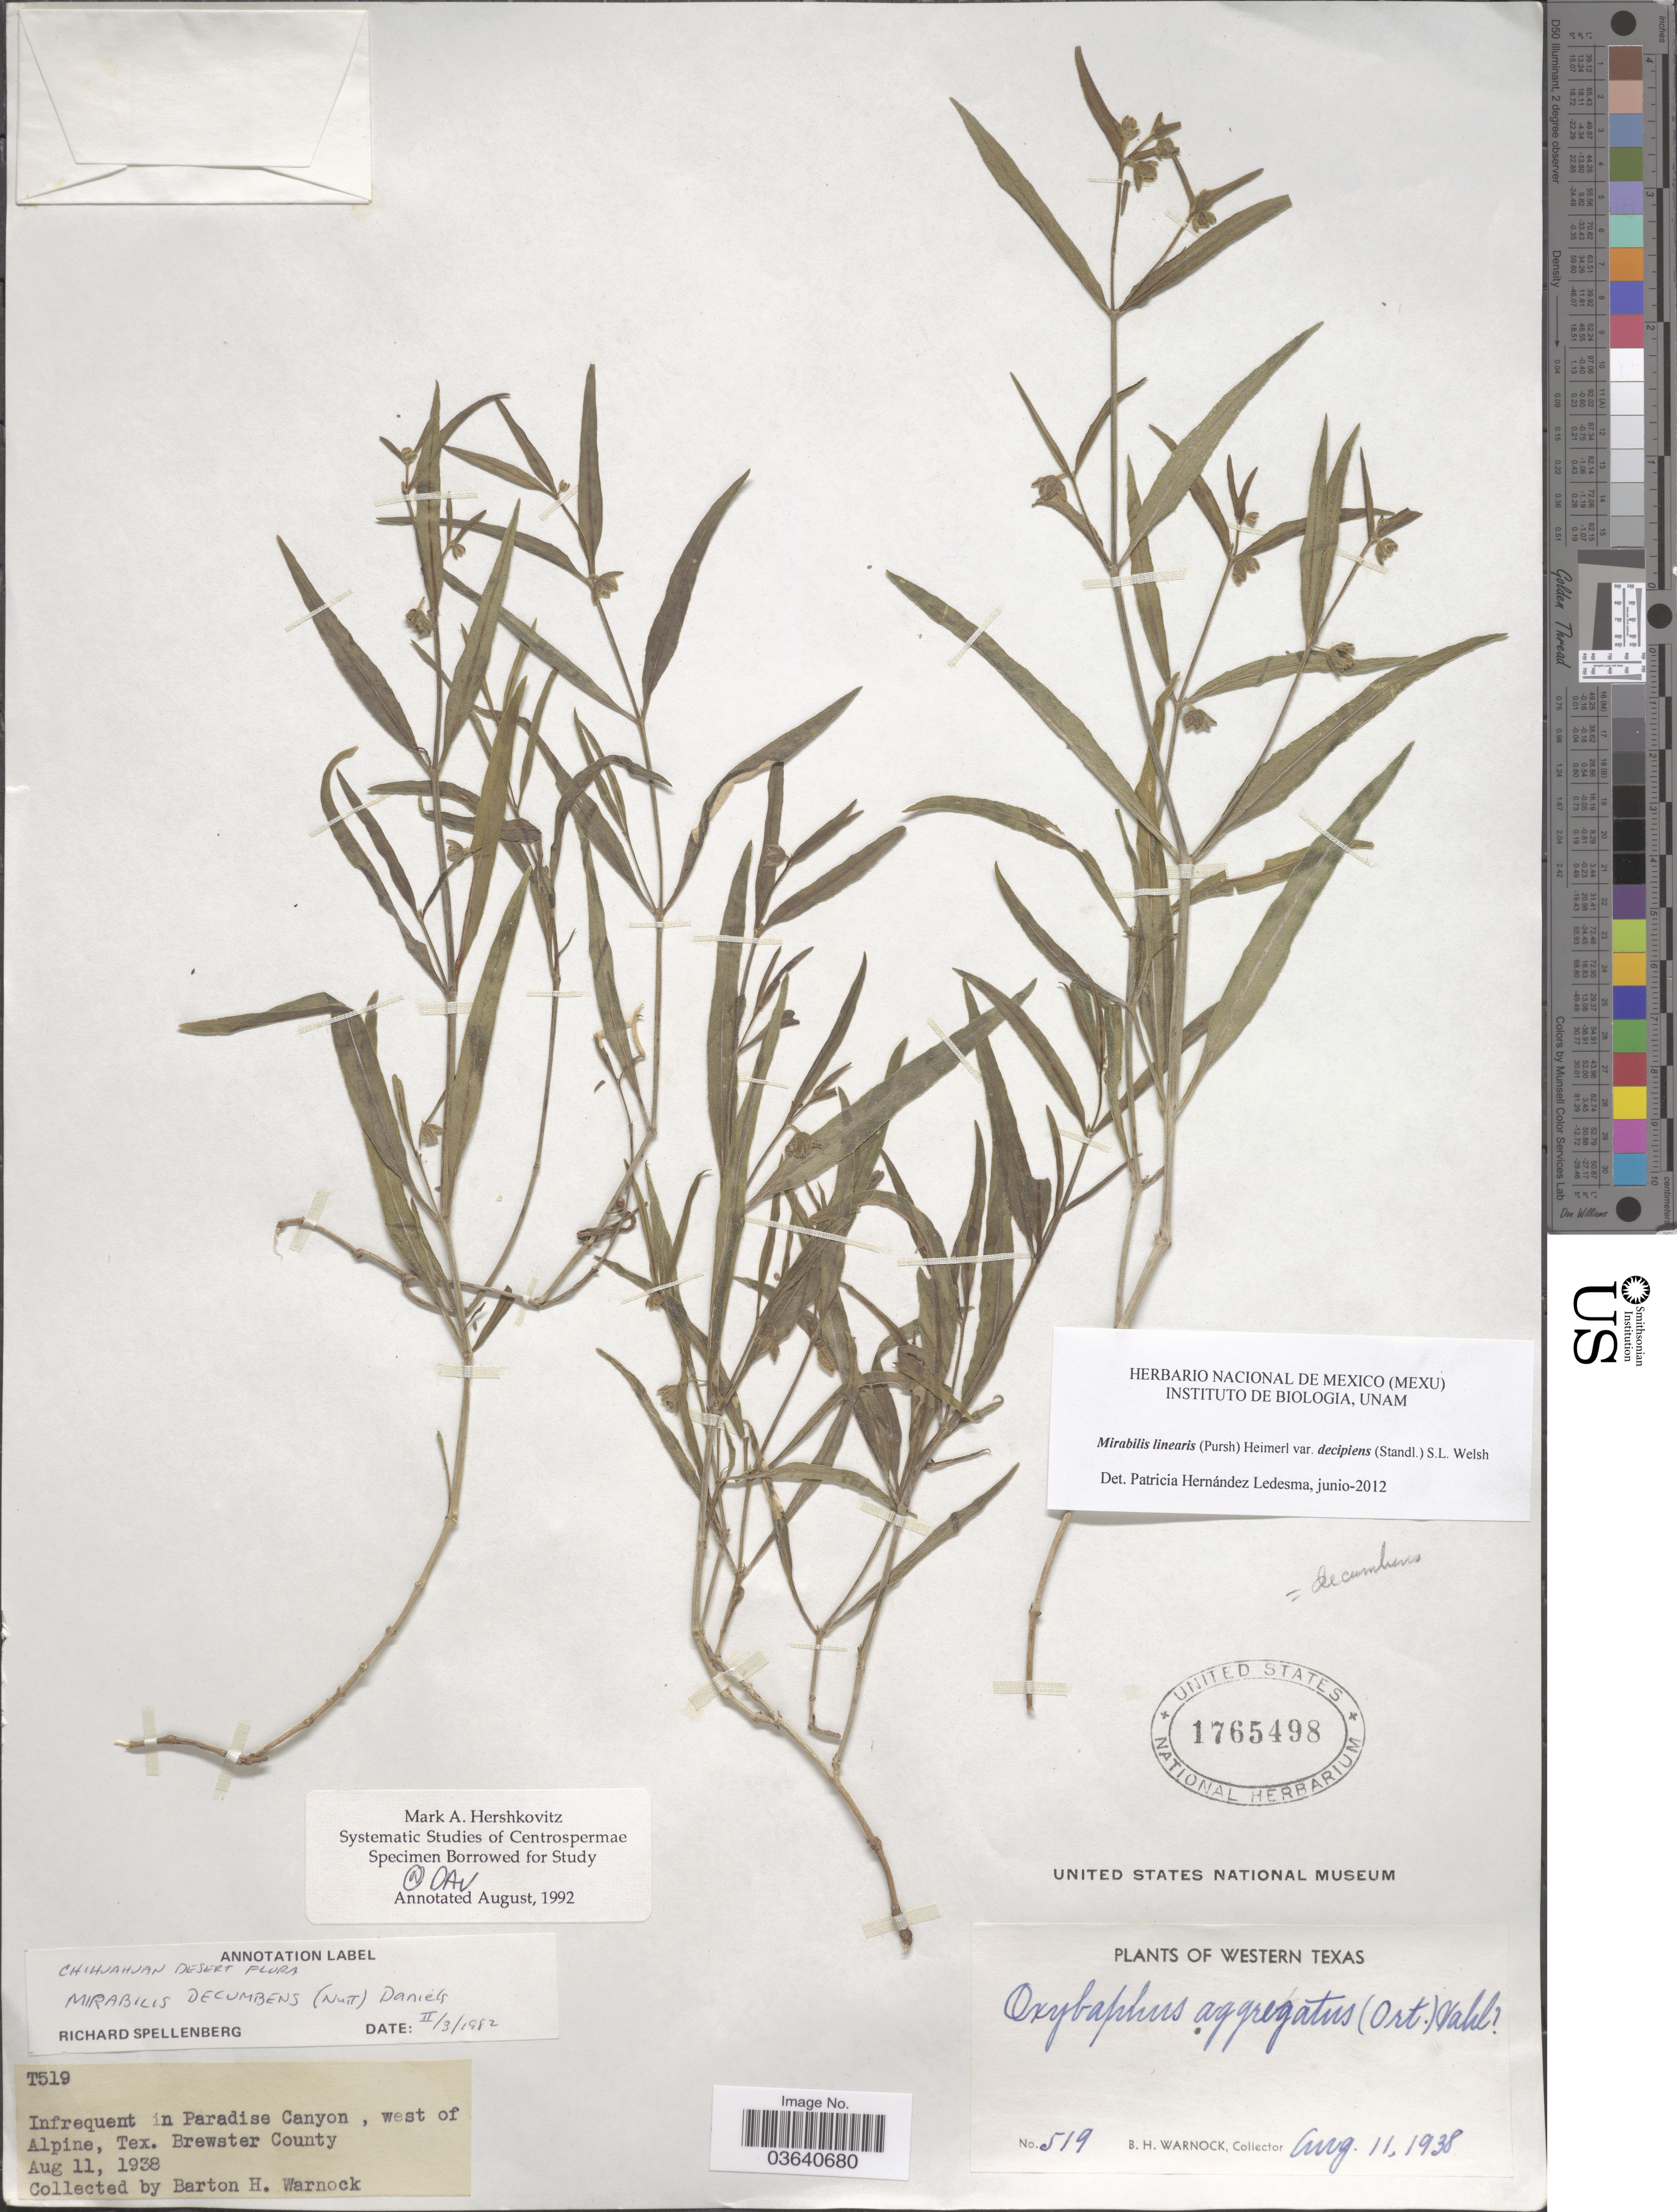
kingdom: Plantae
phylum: Tracheophyta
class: Magnoliopsida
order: Caryophyllales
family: Nyctaginaceae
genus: Mirabilis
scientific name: Mirabilis linearis var. decipiens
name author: (Standl.) S.L. Welsh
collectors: B. H. Warnock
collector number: T519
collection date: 1938-08-11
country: United States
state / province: Texas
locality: Western Texas. Infrequent in Paradise Canyon, west of Alpine, Tex. Brewster County.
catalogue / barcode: US 1765498